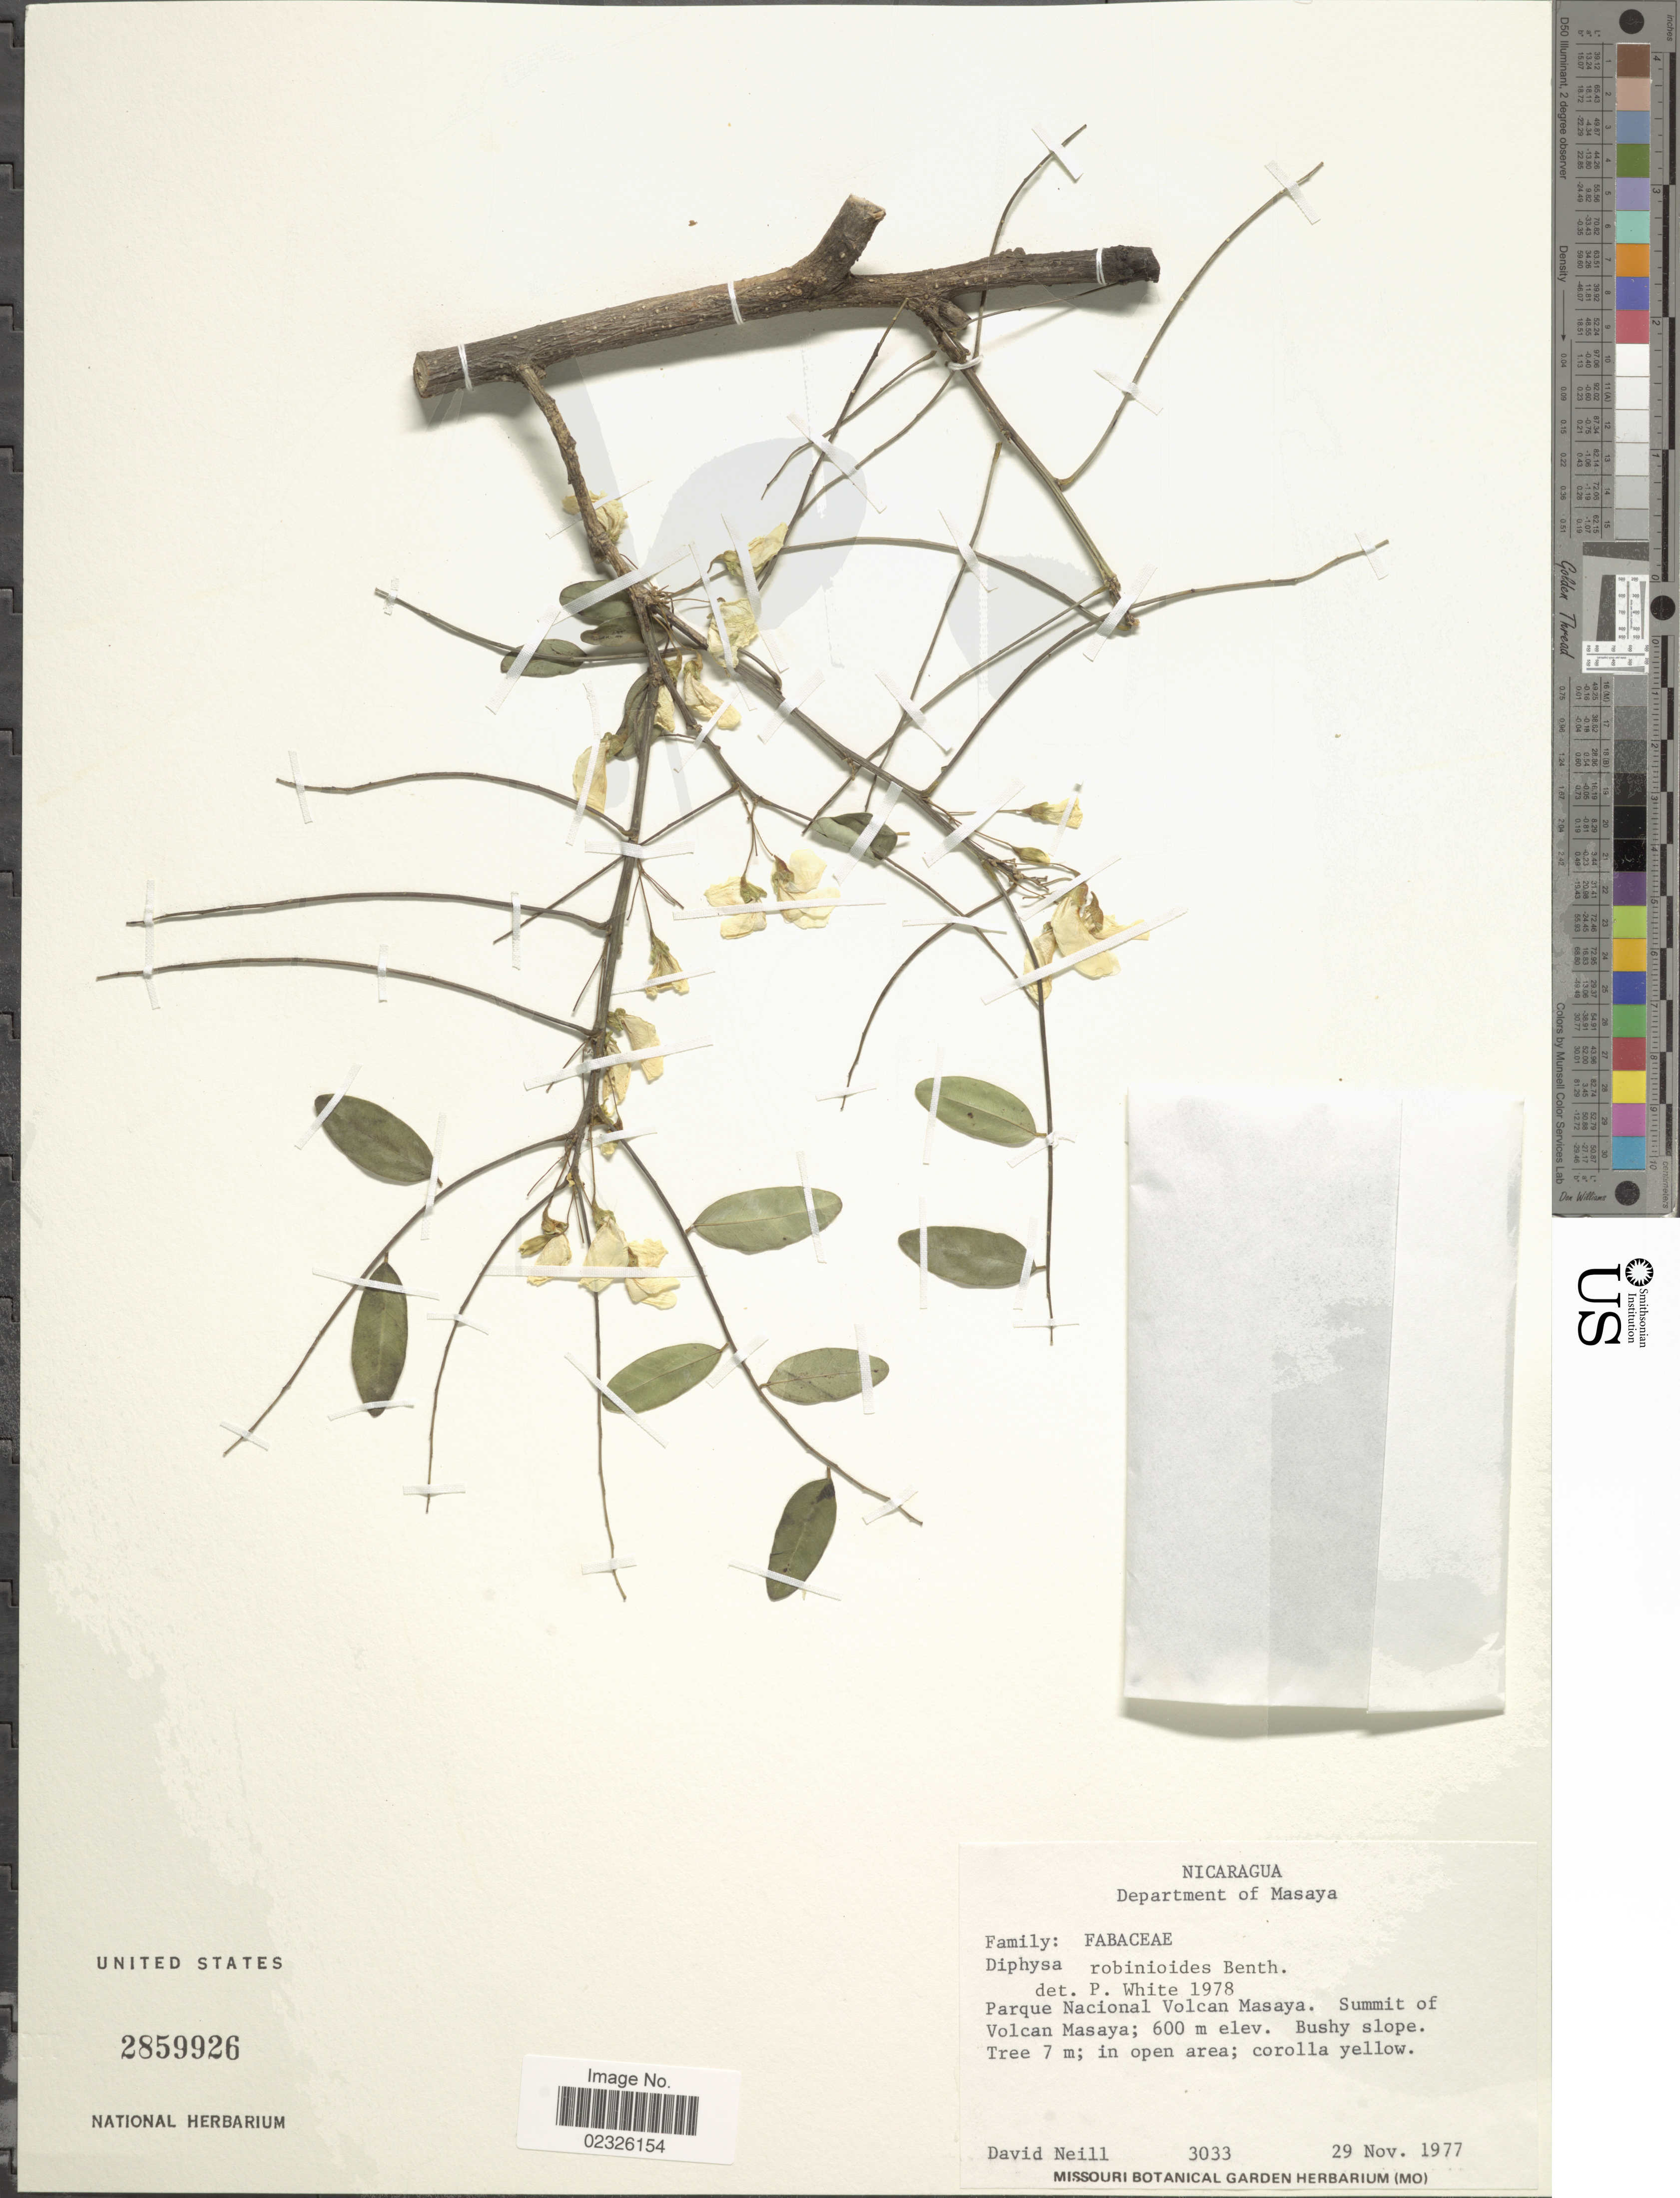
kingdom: Plantae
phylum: Tracheophyta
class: Magnoliopsida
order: Fabales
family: Fabaceae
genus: Diphysa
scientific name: Diphysa robinioides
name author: Benth.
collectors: D. Neill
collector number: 3033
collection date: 1977-11-29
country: Nicaragua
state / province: Masaya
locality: Department of Masaya, Parque Nacional Volcan Masaya. Summit of Volcan Masaya. Bushy slope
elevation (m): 600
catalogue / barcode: US 2859926